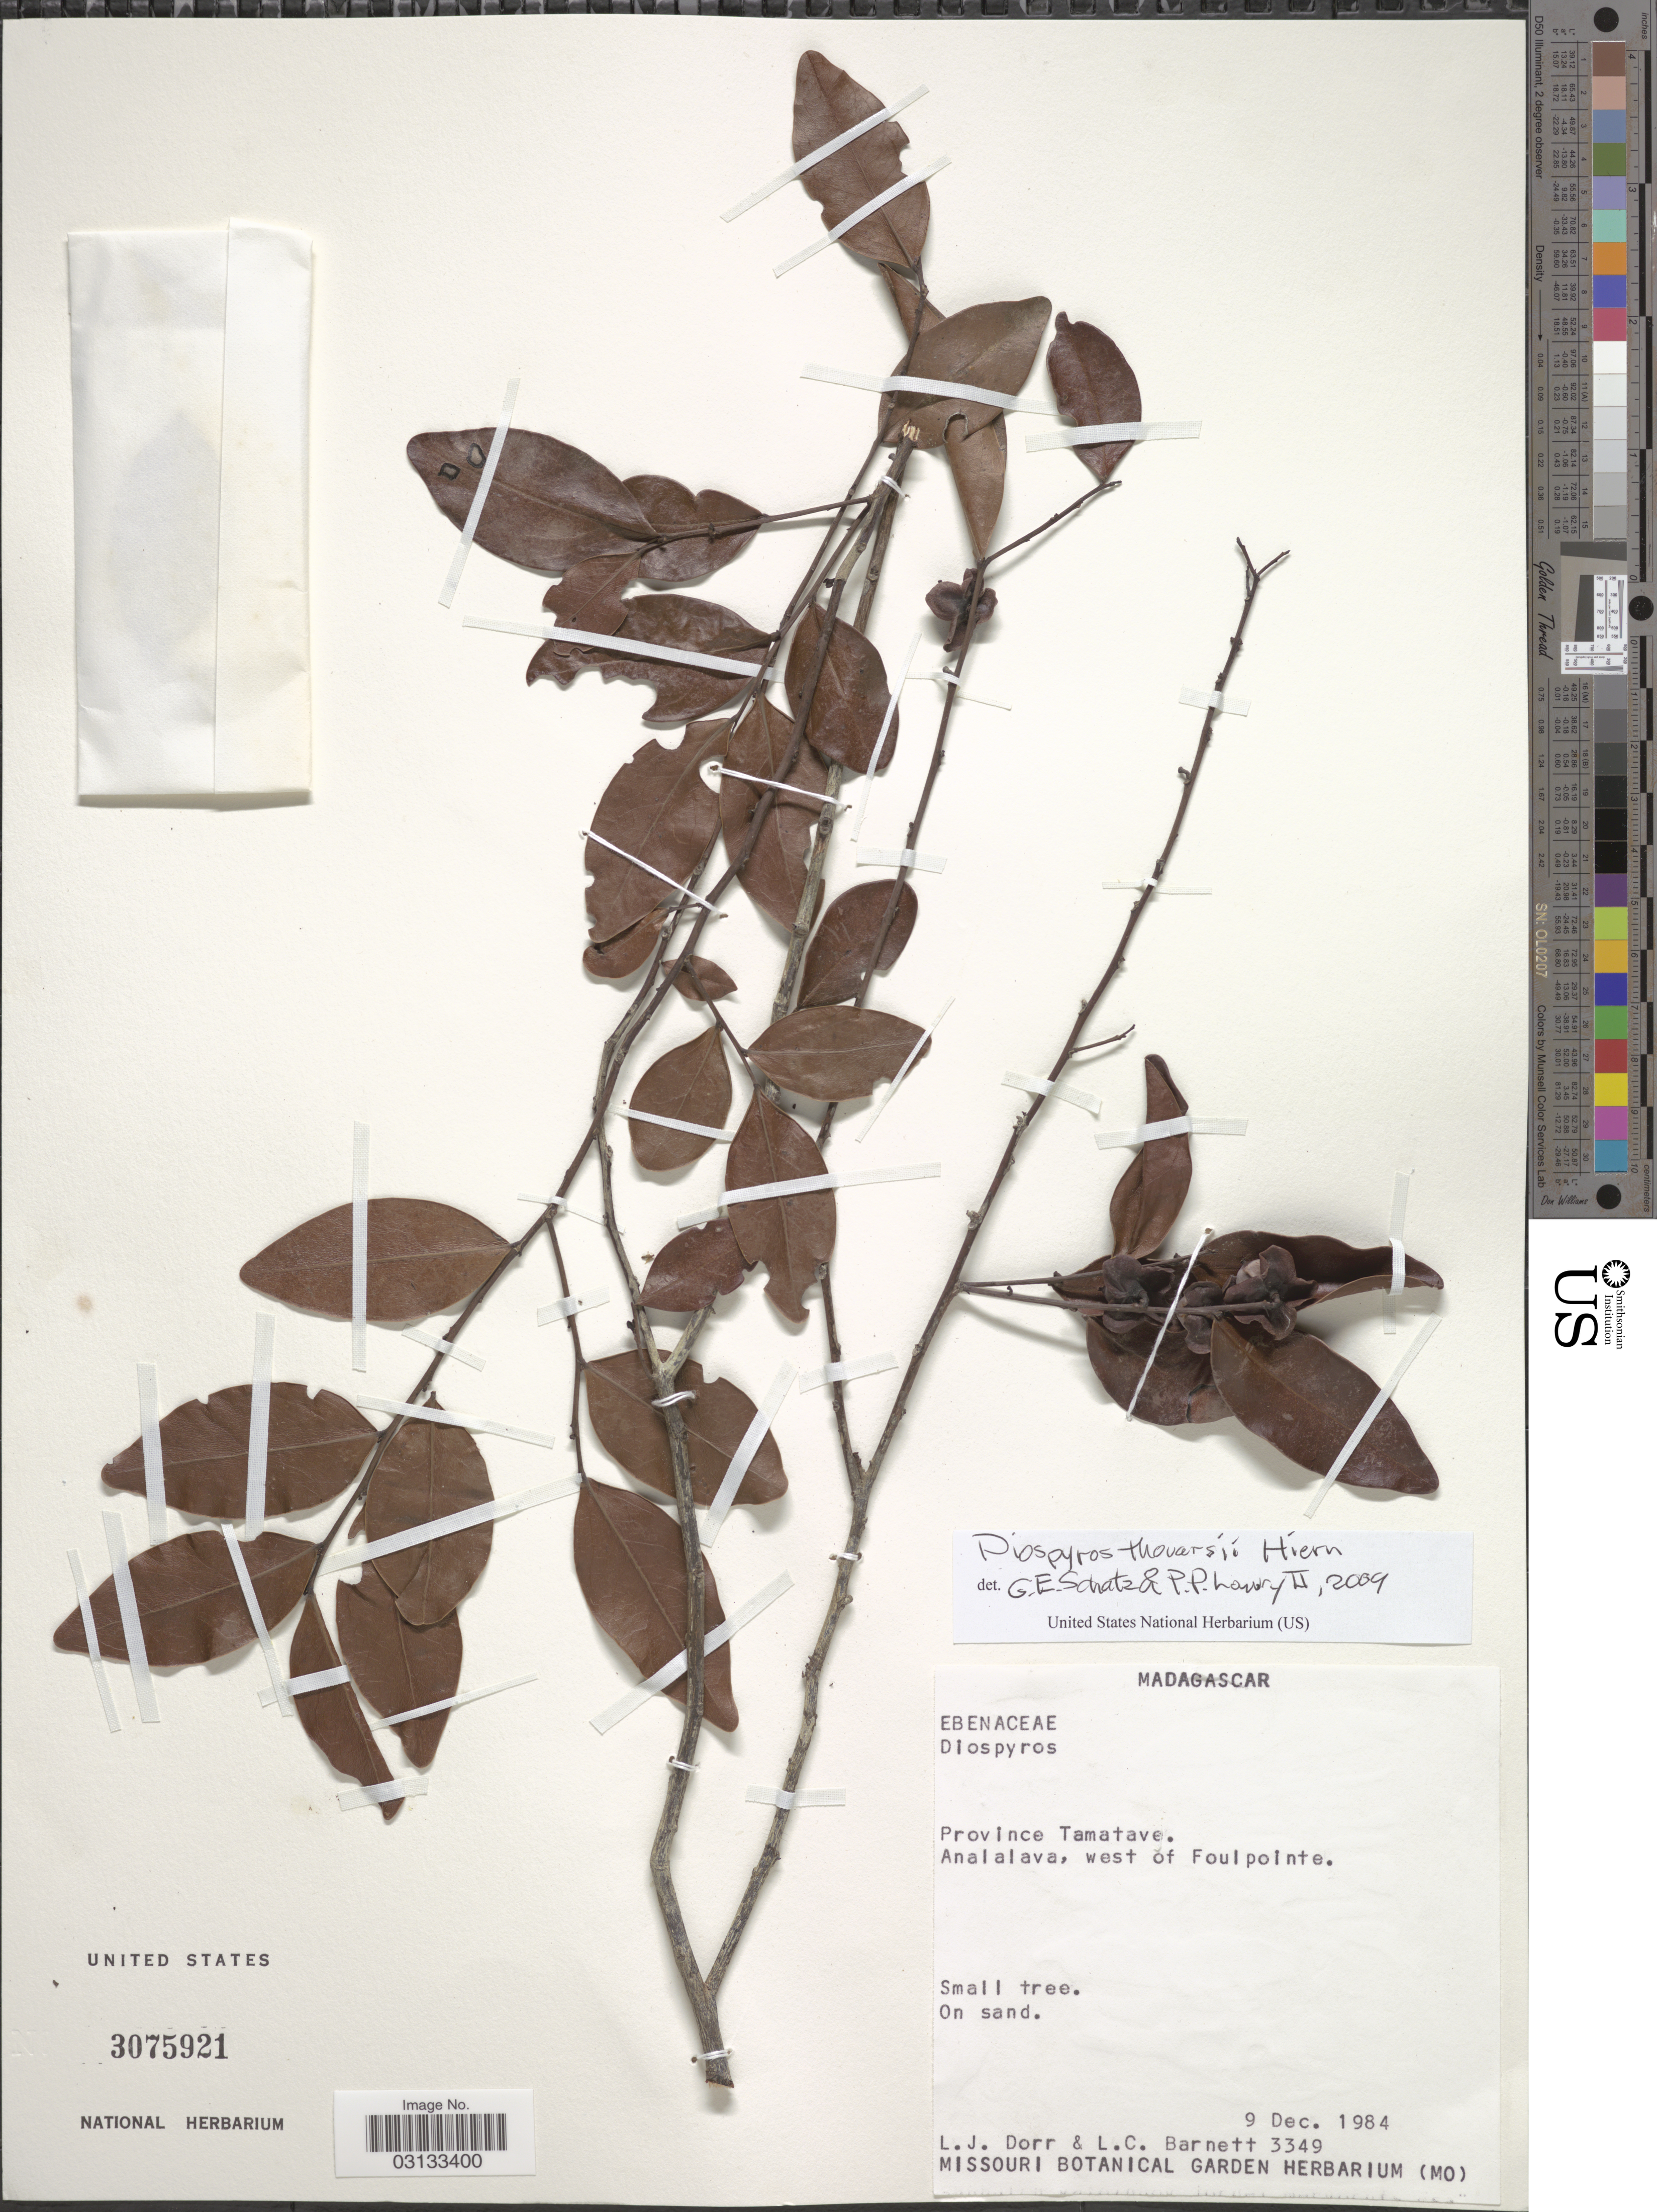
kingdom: Plantae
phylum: Tracheophyta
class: Magnoliopsida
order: Ericales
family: Ebenaceae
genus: Diospyros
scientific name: Diospyros thouarsii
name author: Hiern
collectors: L. J. Dorr & L. C. Barnett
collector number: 3349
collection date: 1984-12-09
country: Madagascar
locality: Province Tamatave, Analalava, west of Foulpointe.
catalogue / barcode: US 3075921